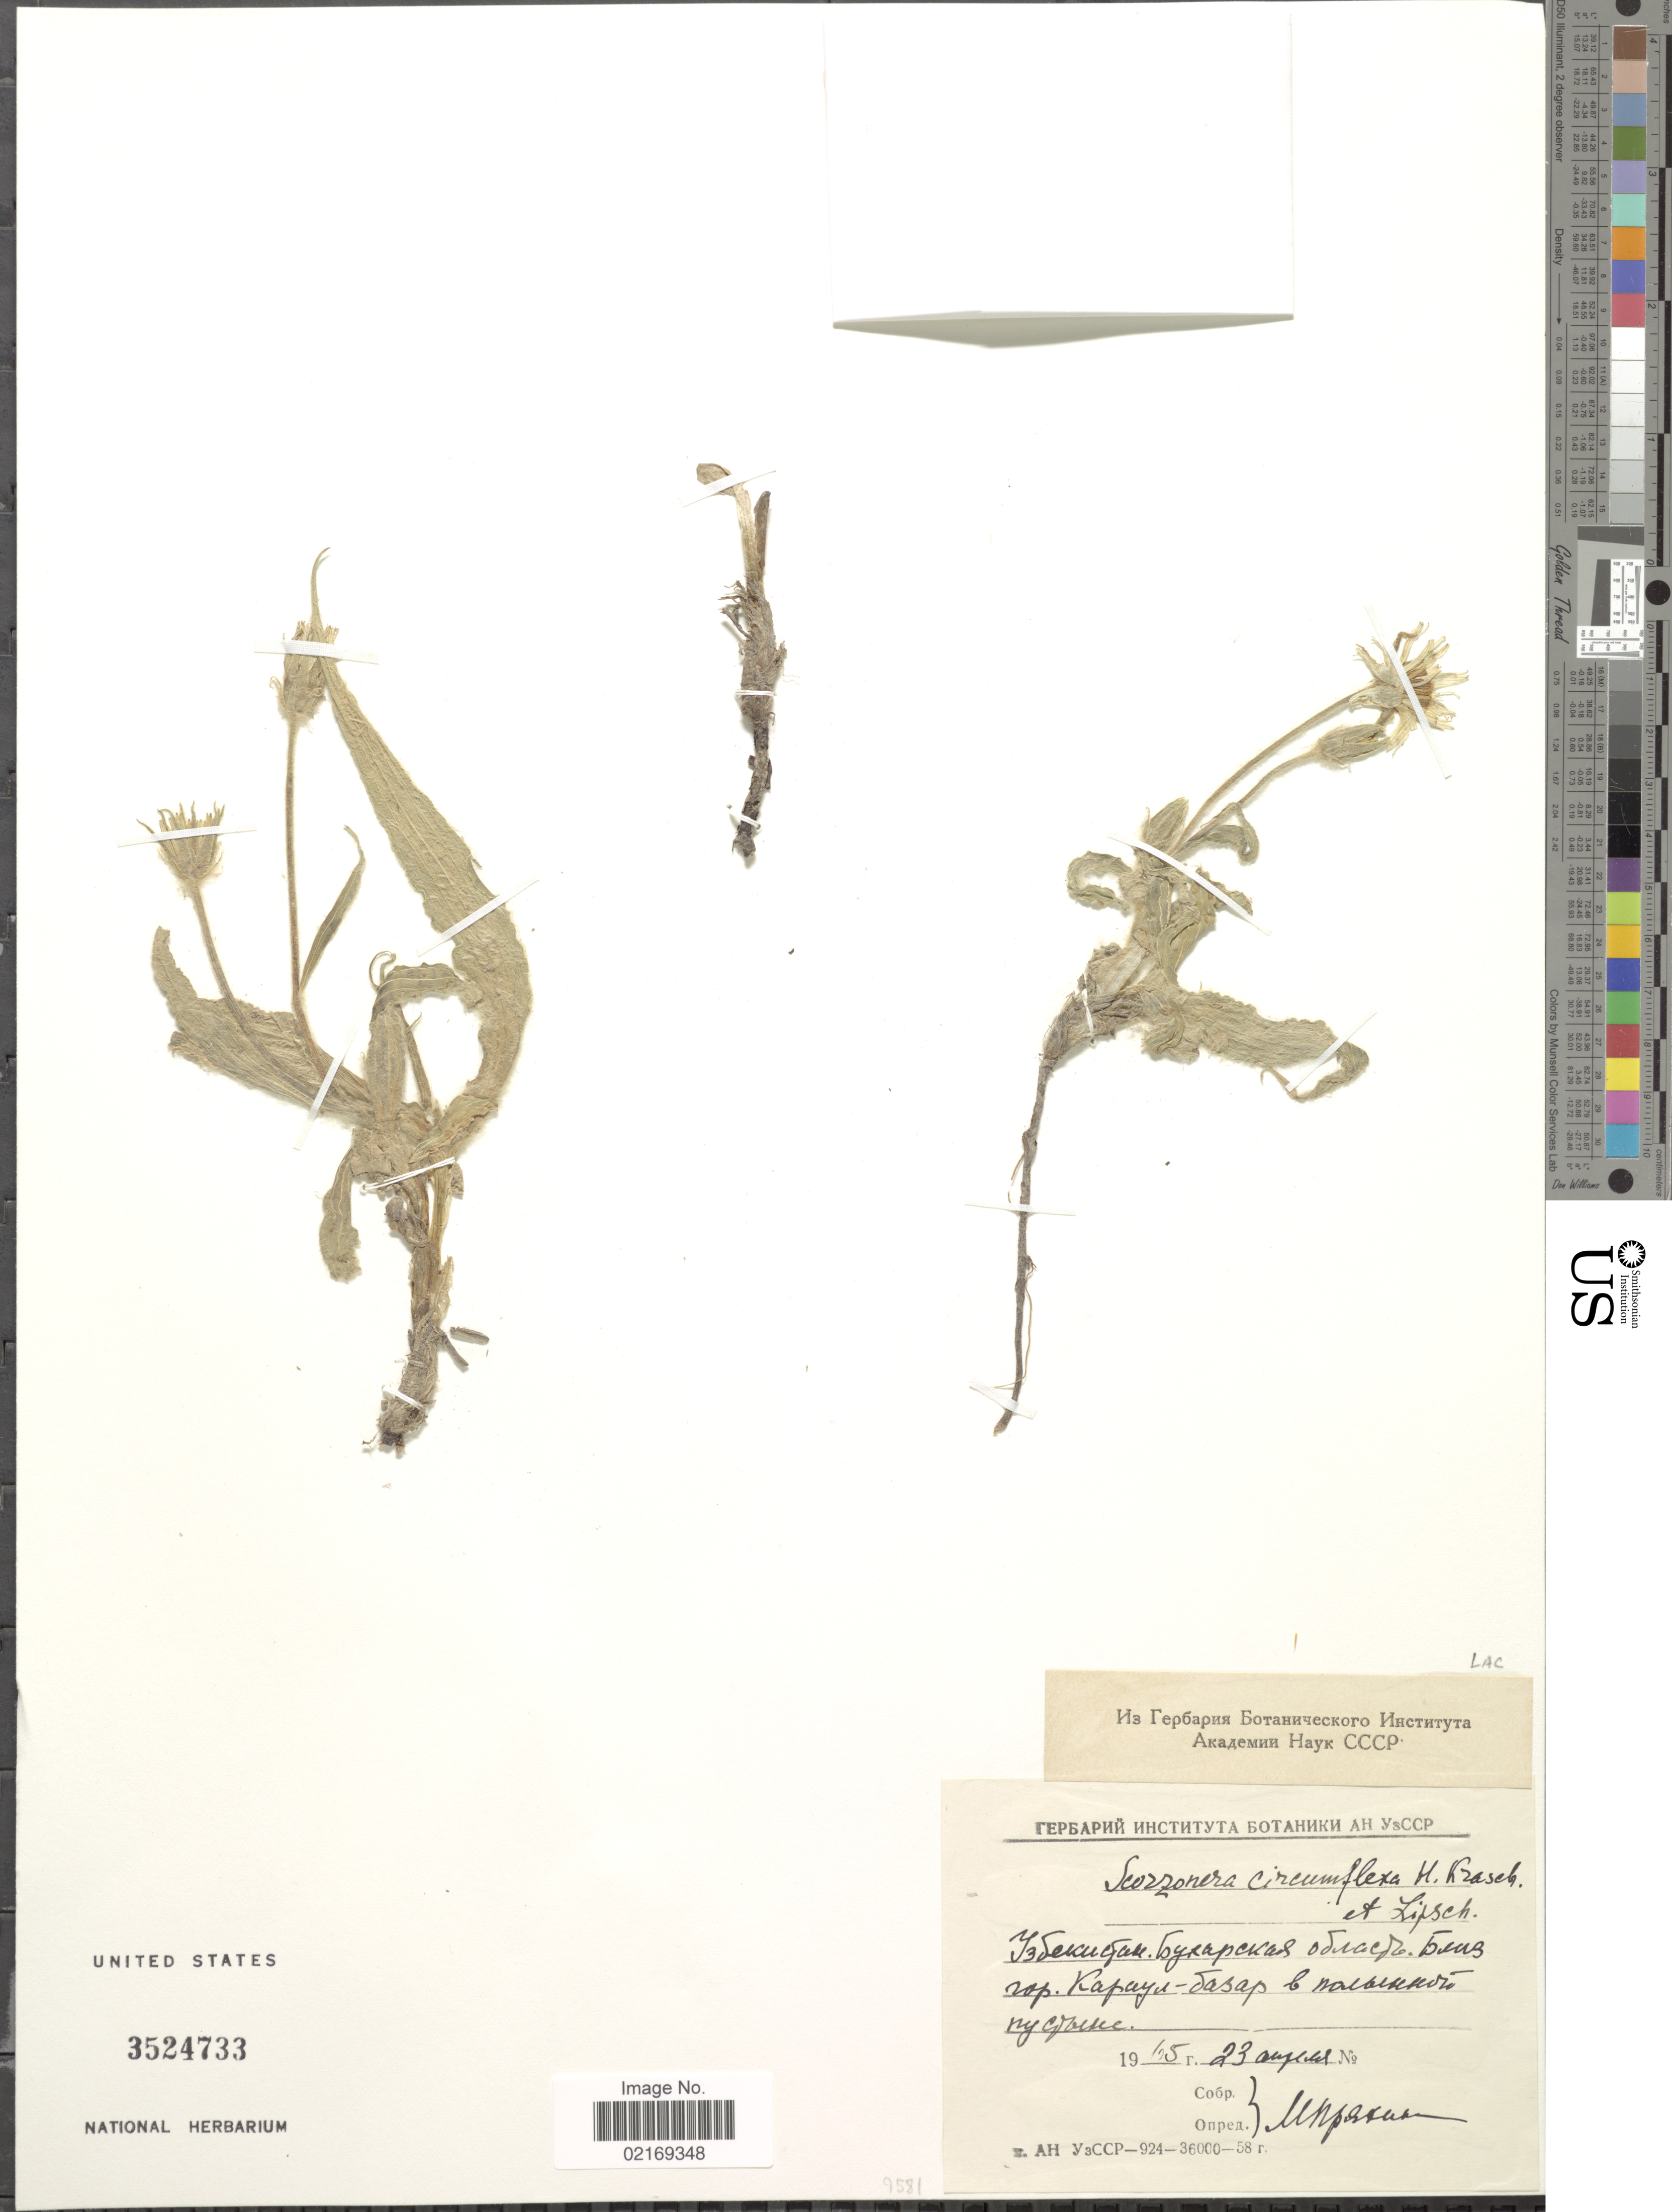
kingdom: Plantae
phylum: Tracheophyta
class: Magnoliopsida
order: Asterales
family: Asteraceae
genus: Scorzonera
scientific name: Scorzonera circumflexa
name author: Krasch. & Lipsch.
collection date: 1965-08-23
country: Uzbekistan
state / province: Buxoro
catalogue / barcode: US 3524733